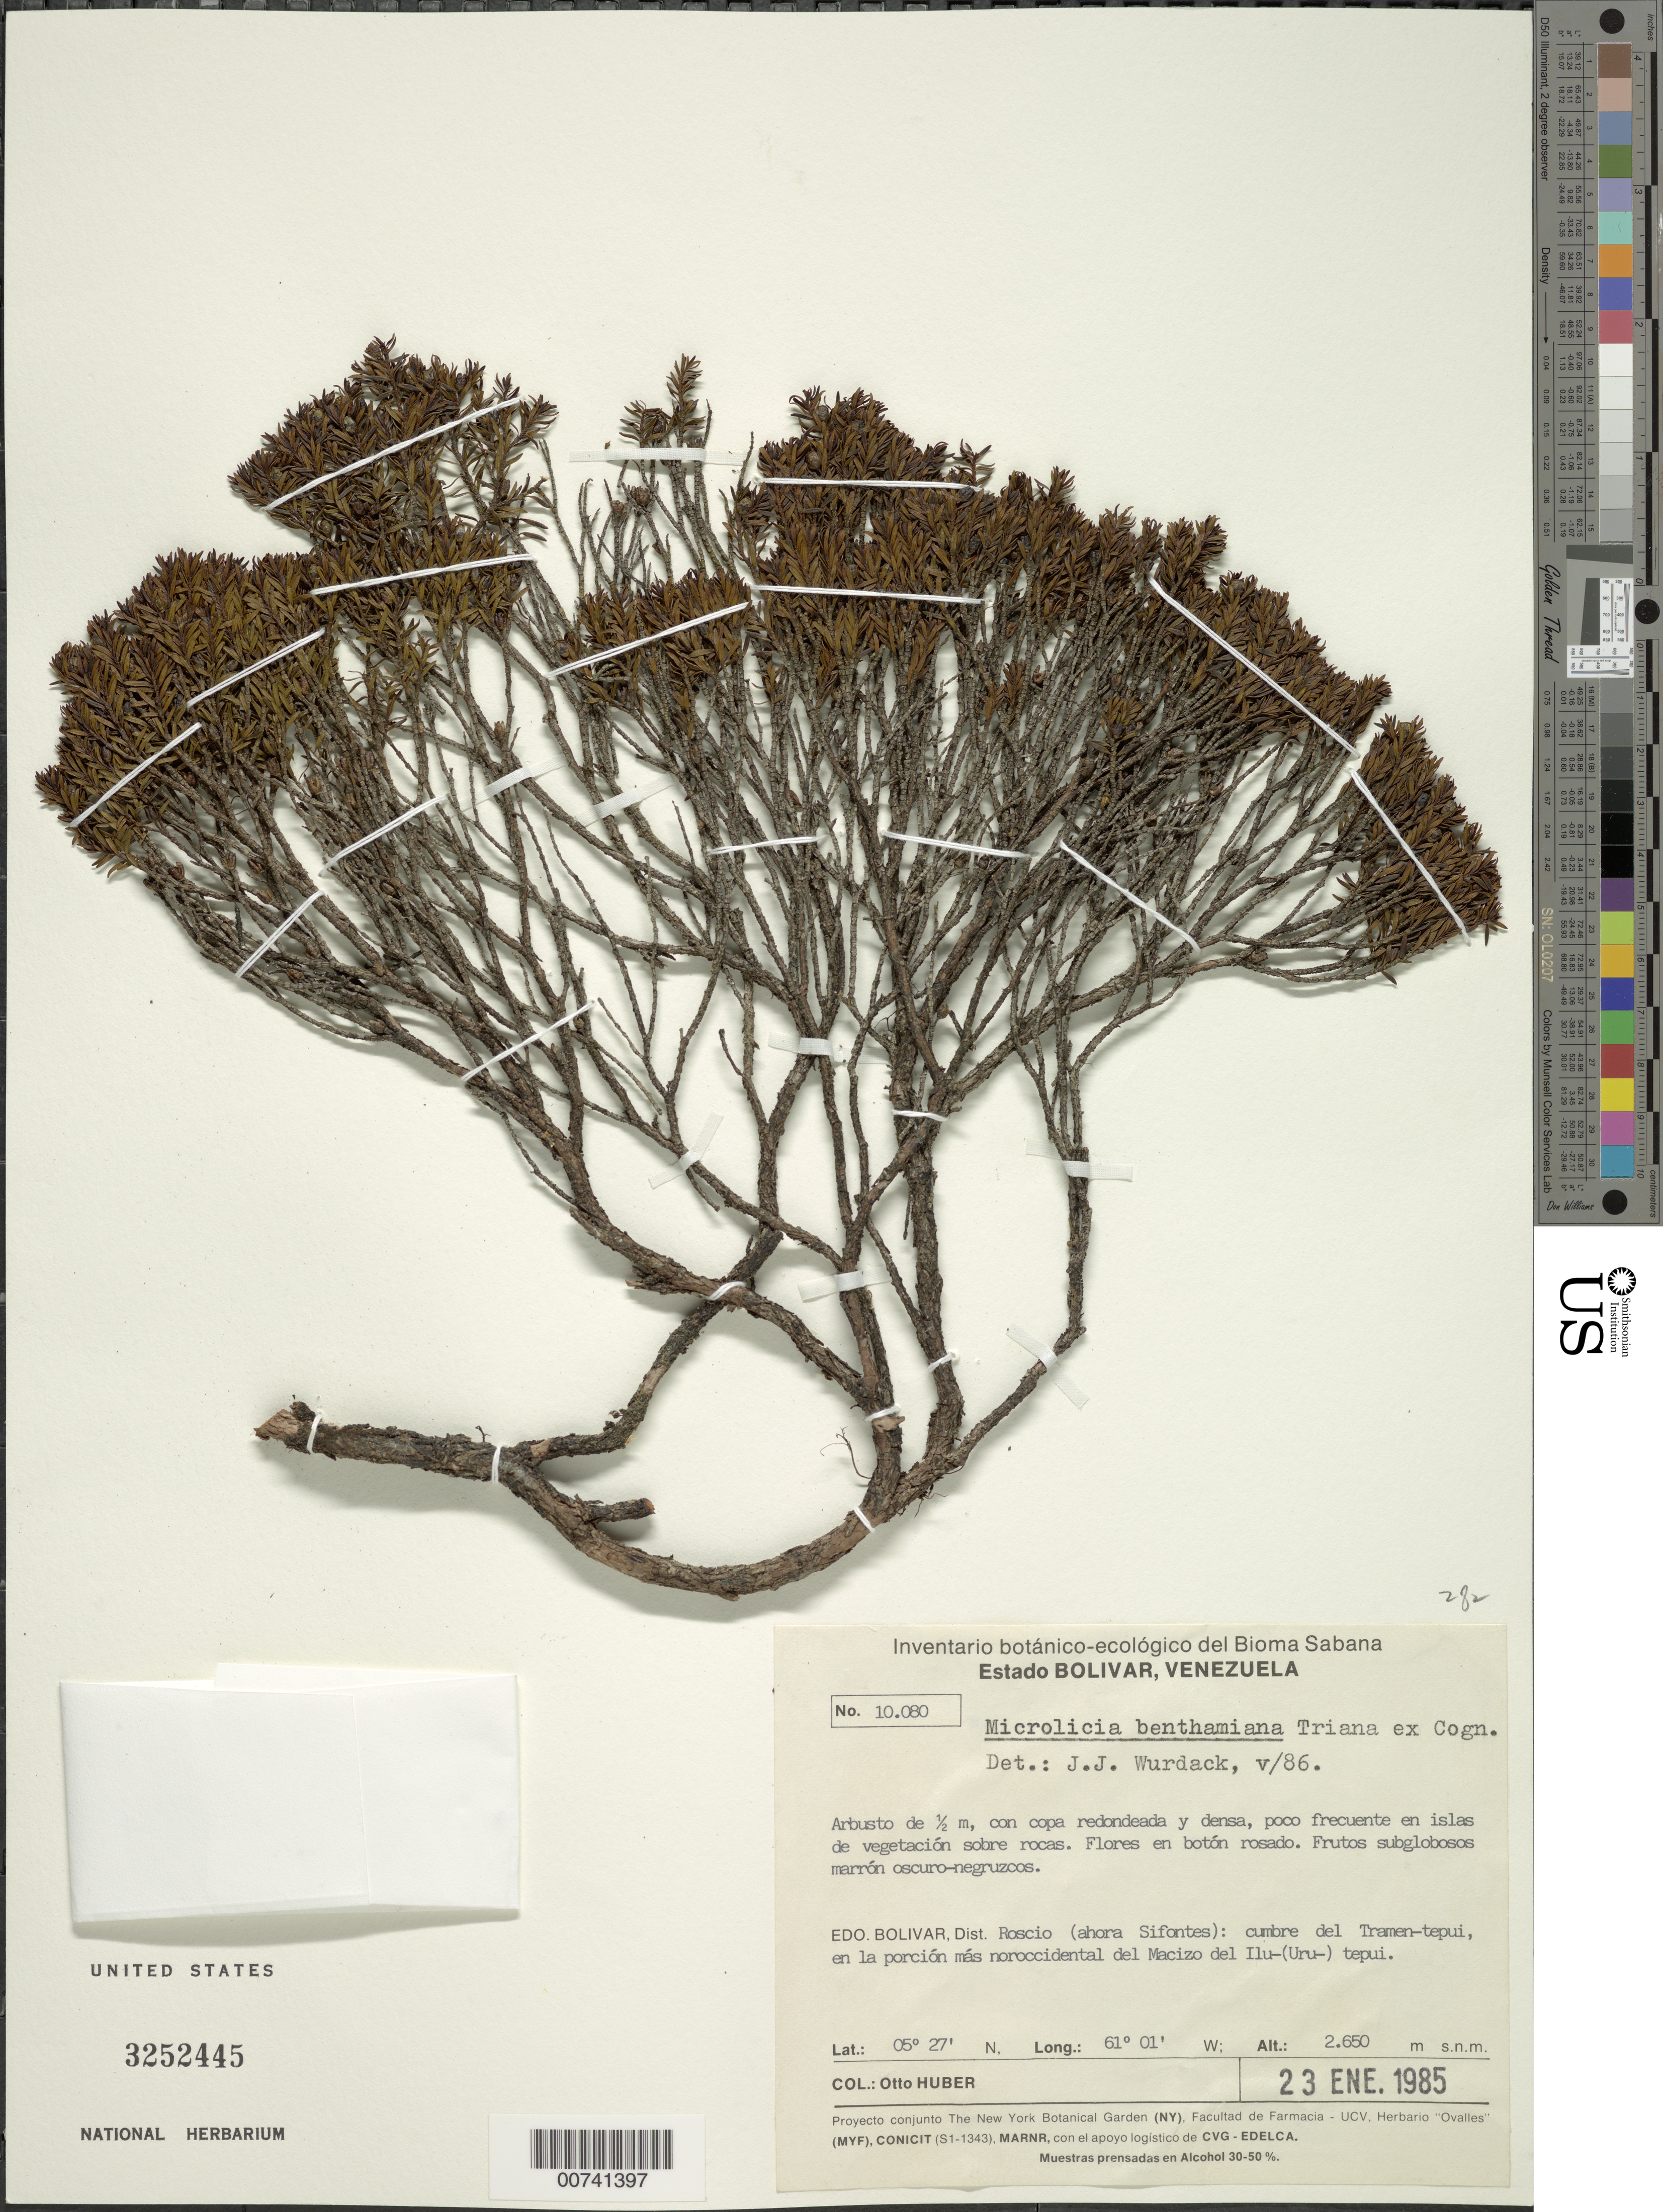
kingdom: Plantae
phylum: Tracheophyta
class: Magnoliopsida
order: Myrtales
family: Melastomataceae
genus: Microlicia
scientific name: Microlicia benthamiana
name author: Triana ex Cogn.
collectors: O. Huber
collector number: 10080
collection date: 1985-01-23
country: Venezuela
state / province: Bolivar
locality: Edo. Bolivar, Dist. Roscio (ahora Sifontes): cumbre del Tramen-tepui, en la porción más noroccidental del Macizo del Ilu-(Uru-) tepui.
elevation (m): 2650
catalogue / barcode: US 3252445